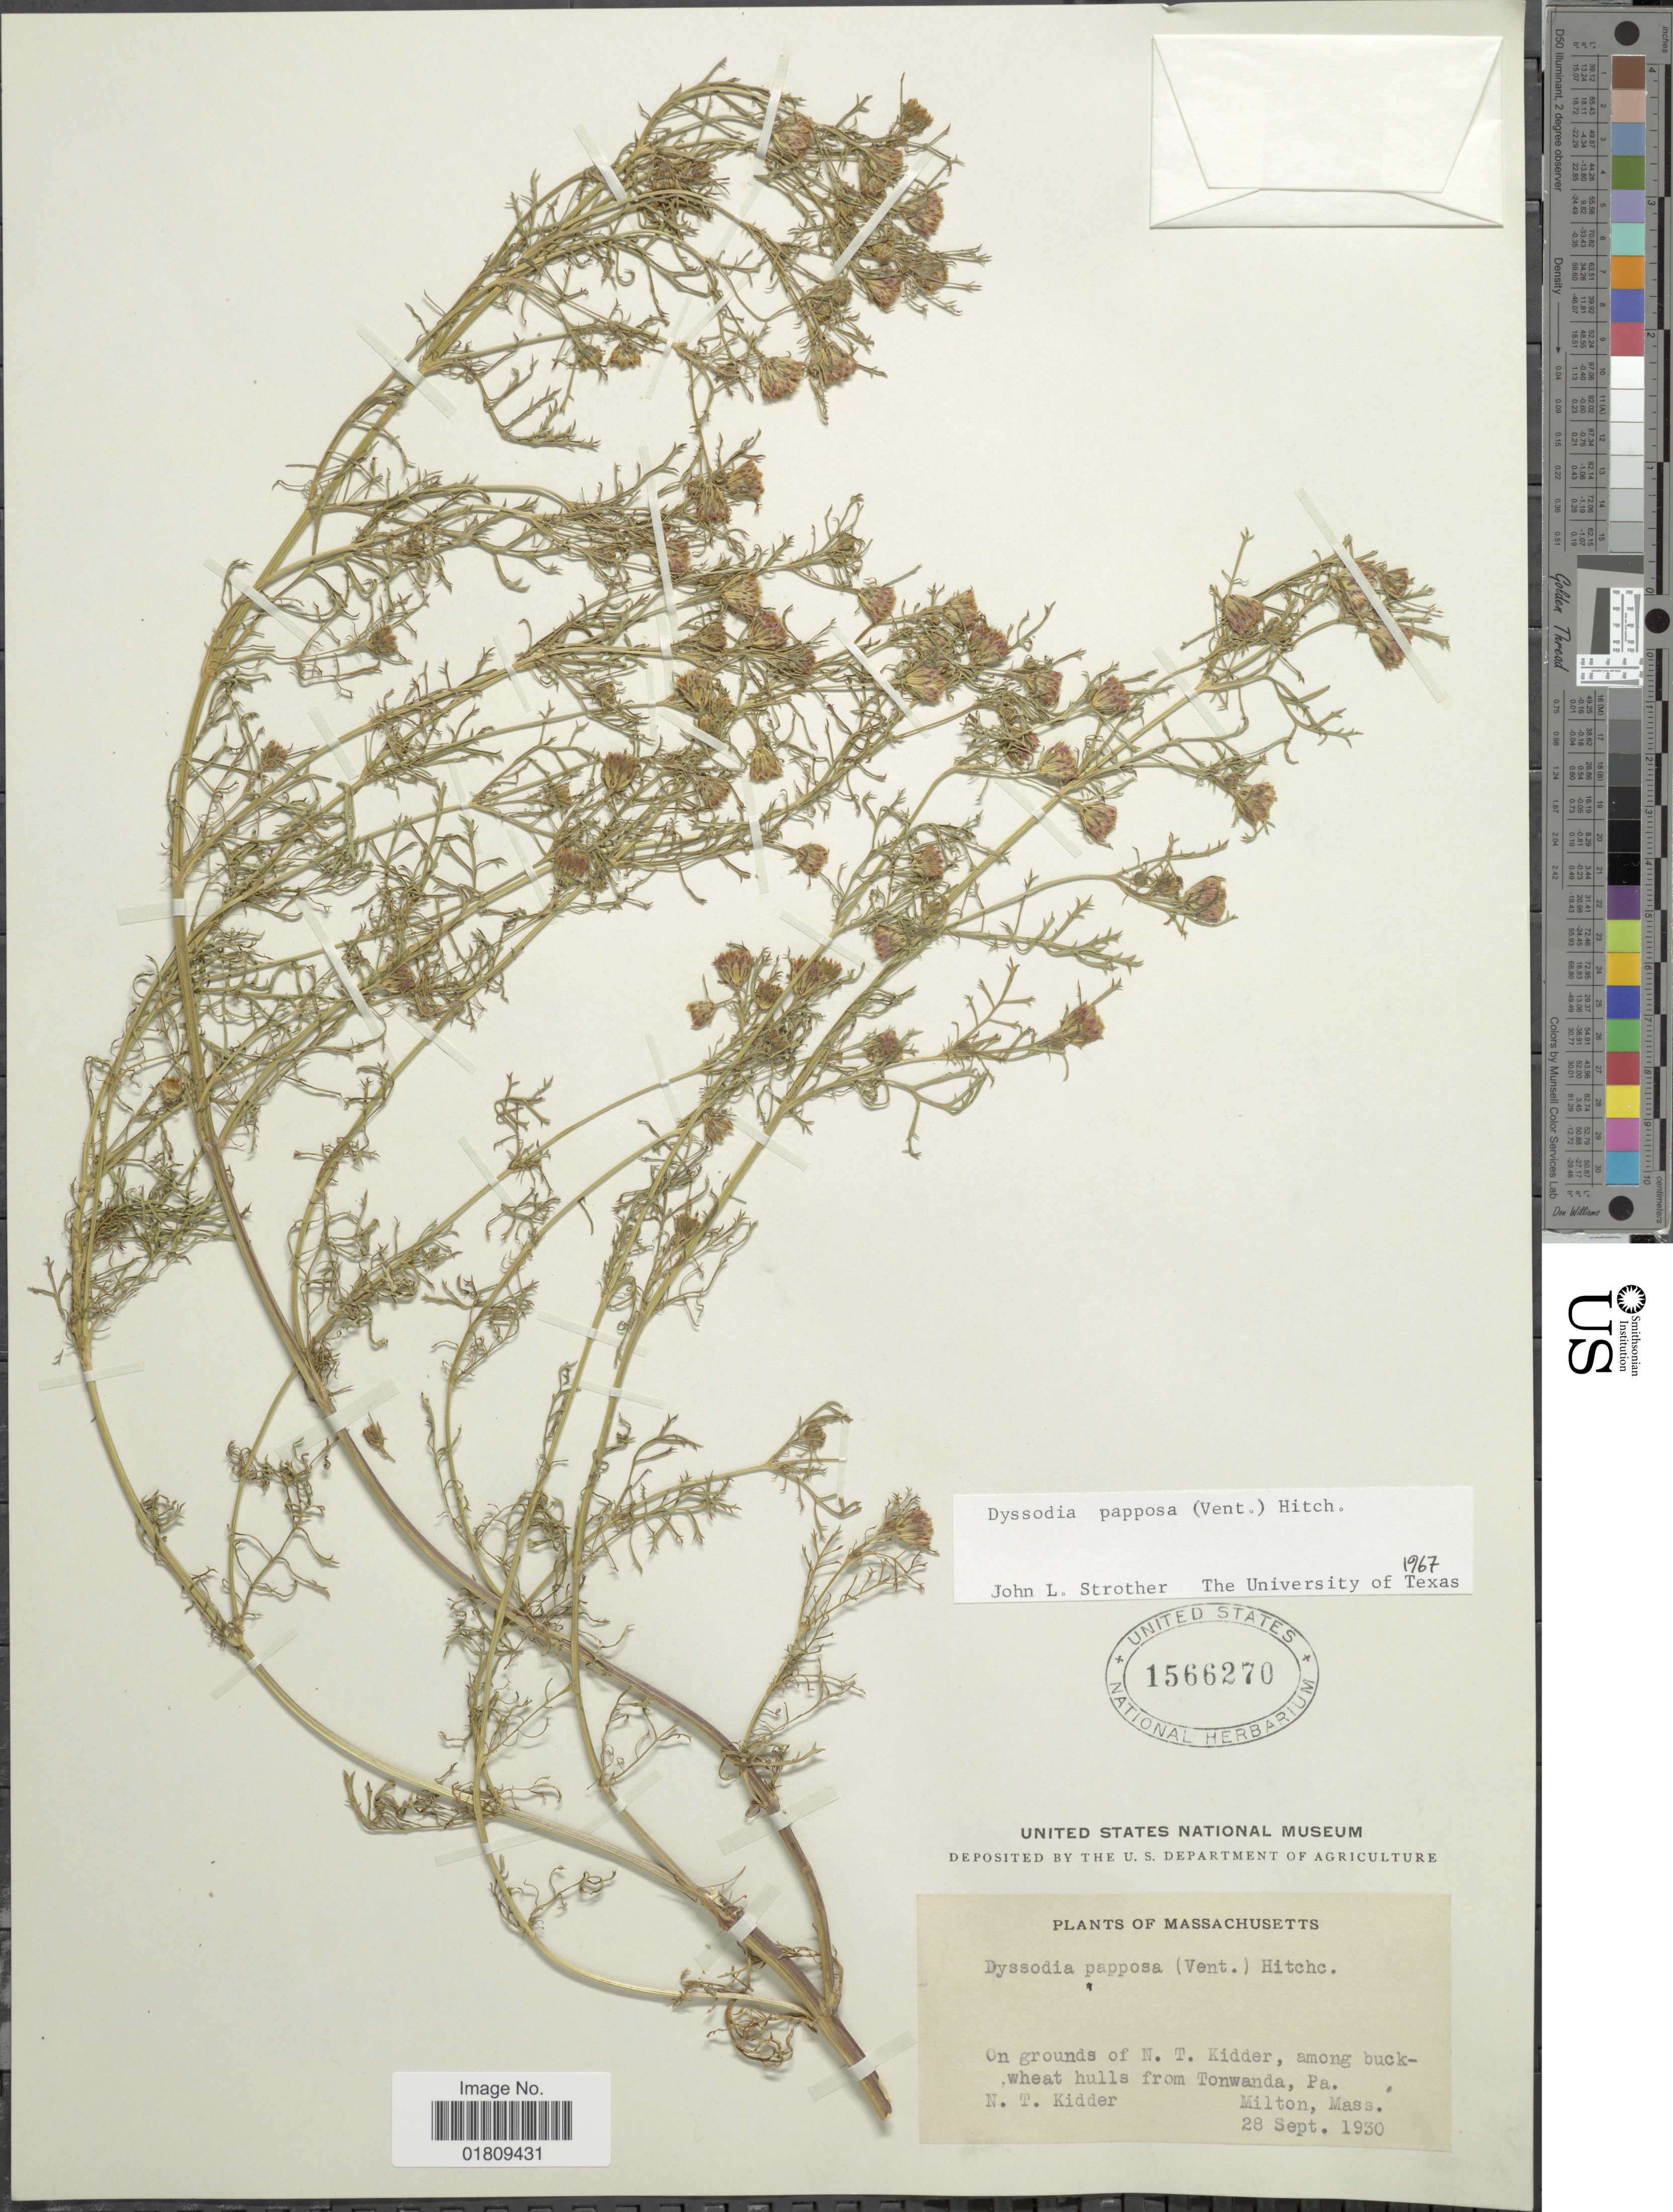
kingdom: Plantae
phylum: Tracheophyta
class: Magnoliopsida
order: Asterales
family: Asteraceae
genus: Dyssodia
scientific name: Dyssodia papposa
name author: (Vent.) Hitchc.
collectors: N. Kidder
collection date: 1930-09-28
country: United States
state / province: Massachusetts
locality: On ground N.T. Kidder, among buckwheat hulls from Tonwanda, Pa. Milton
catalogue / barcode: US 1566270